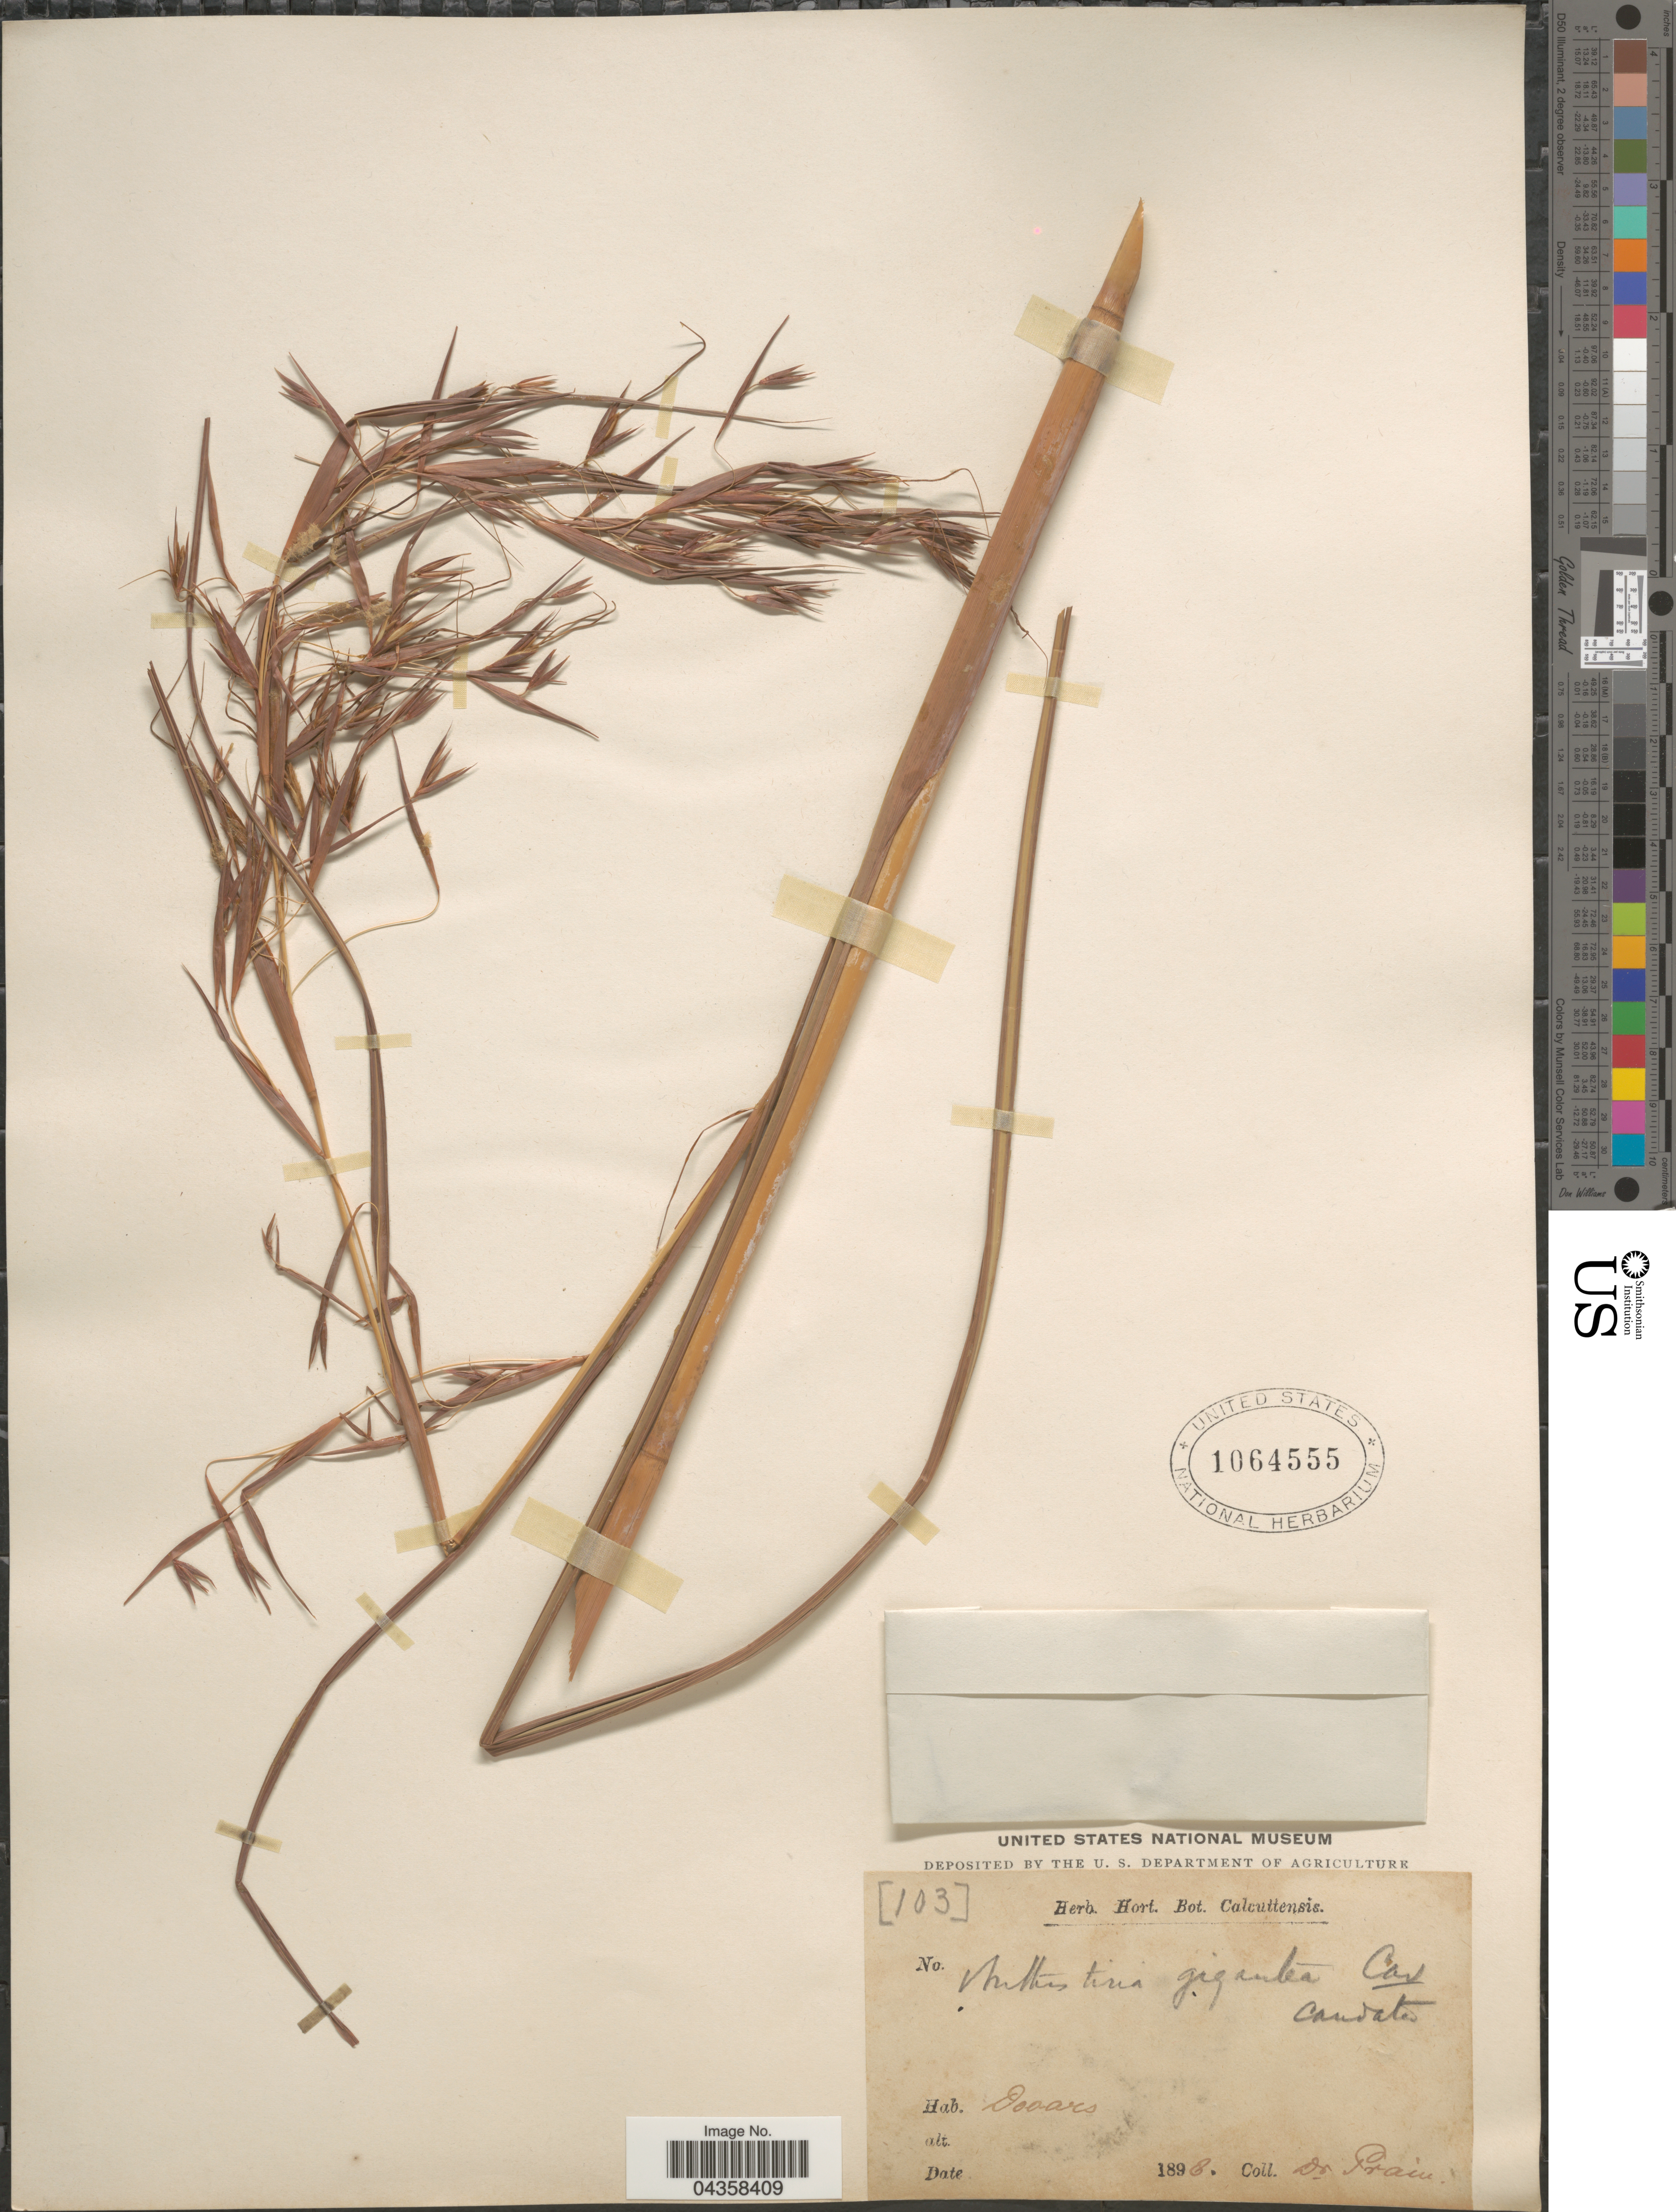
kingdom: Plantae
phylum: Tracheophyta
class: Liliopsida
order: Poales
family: Poaceae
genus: Themeda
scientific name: Themeda villosa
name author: (Lam.) A. Camus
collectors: -- Prain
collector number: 103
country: India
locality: Dooars.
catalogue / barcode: US 1064555